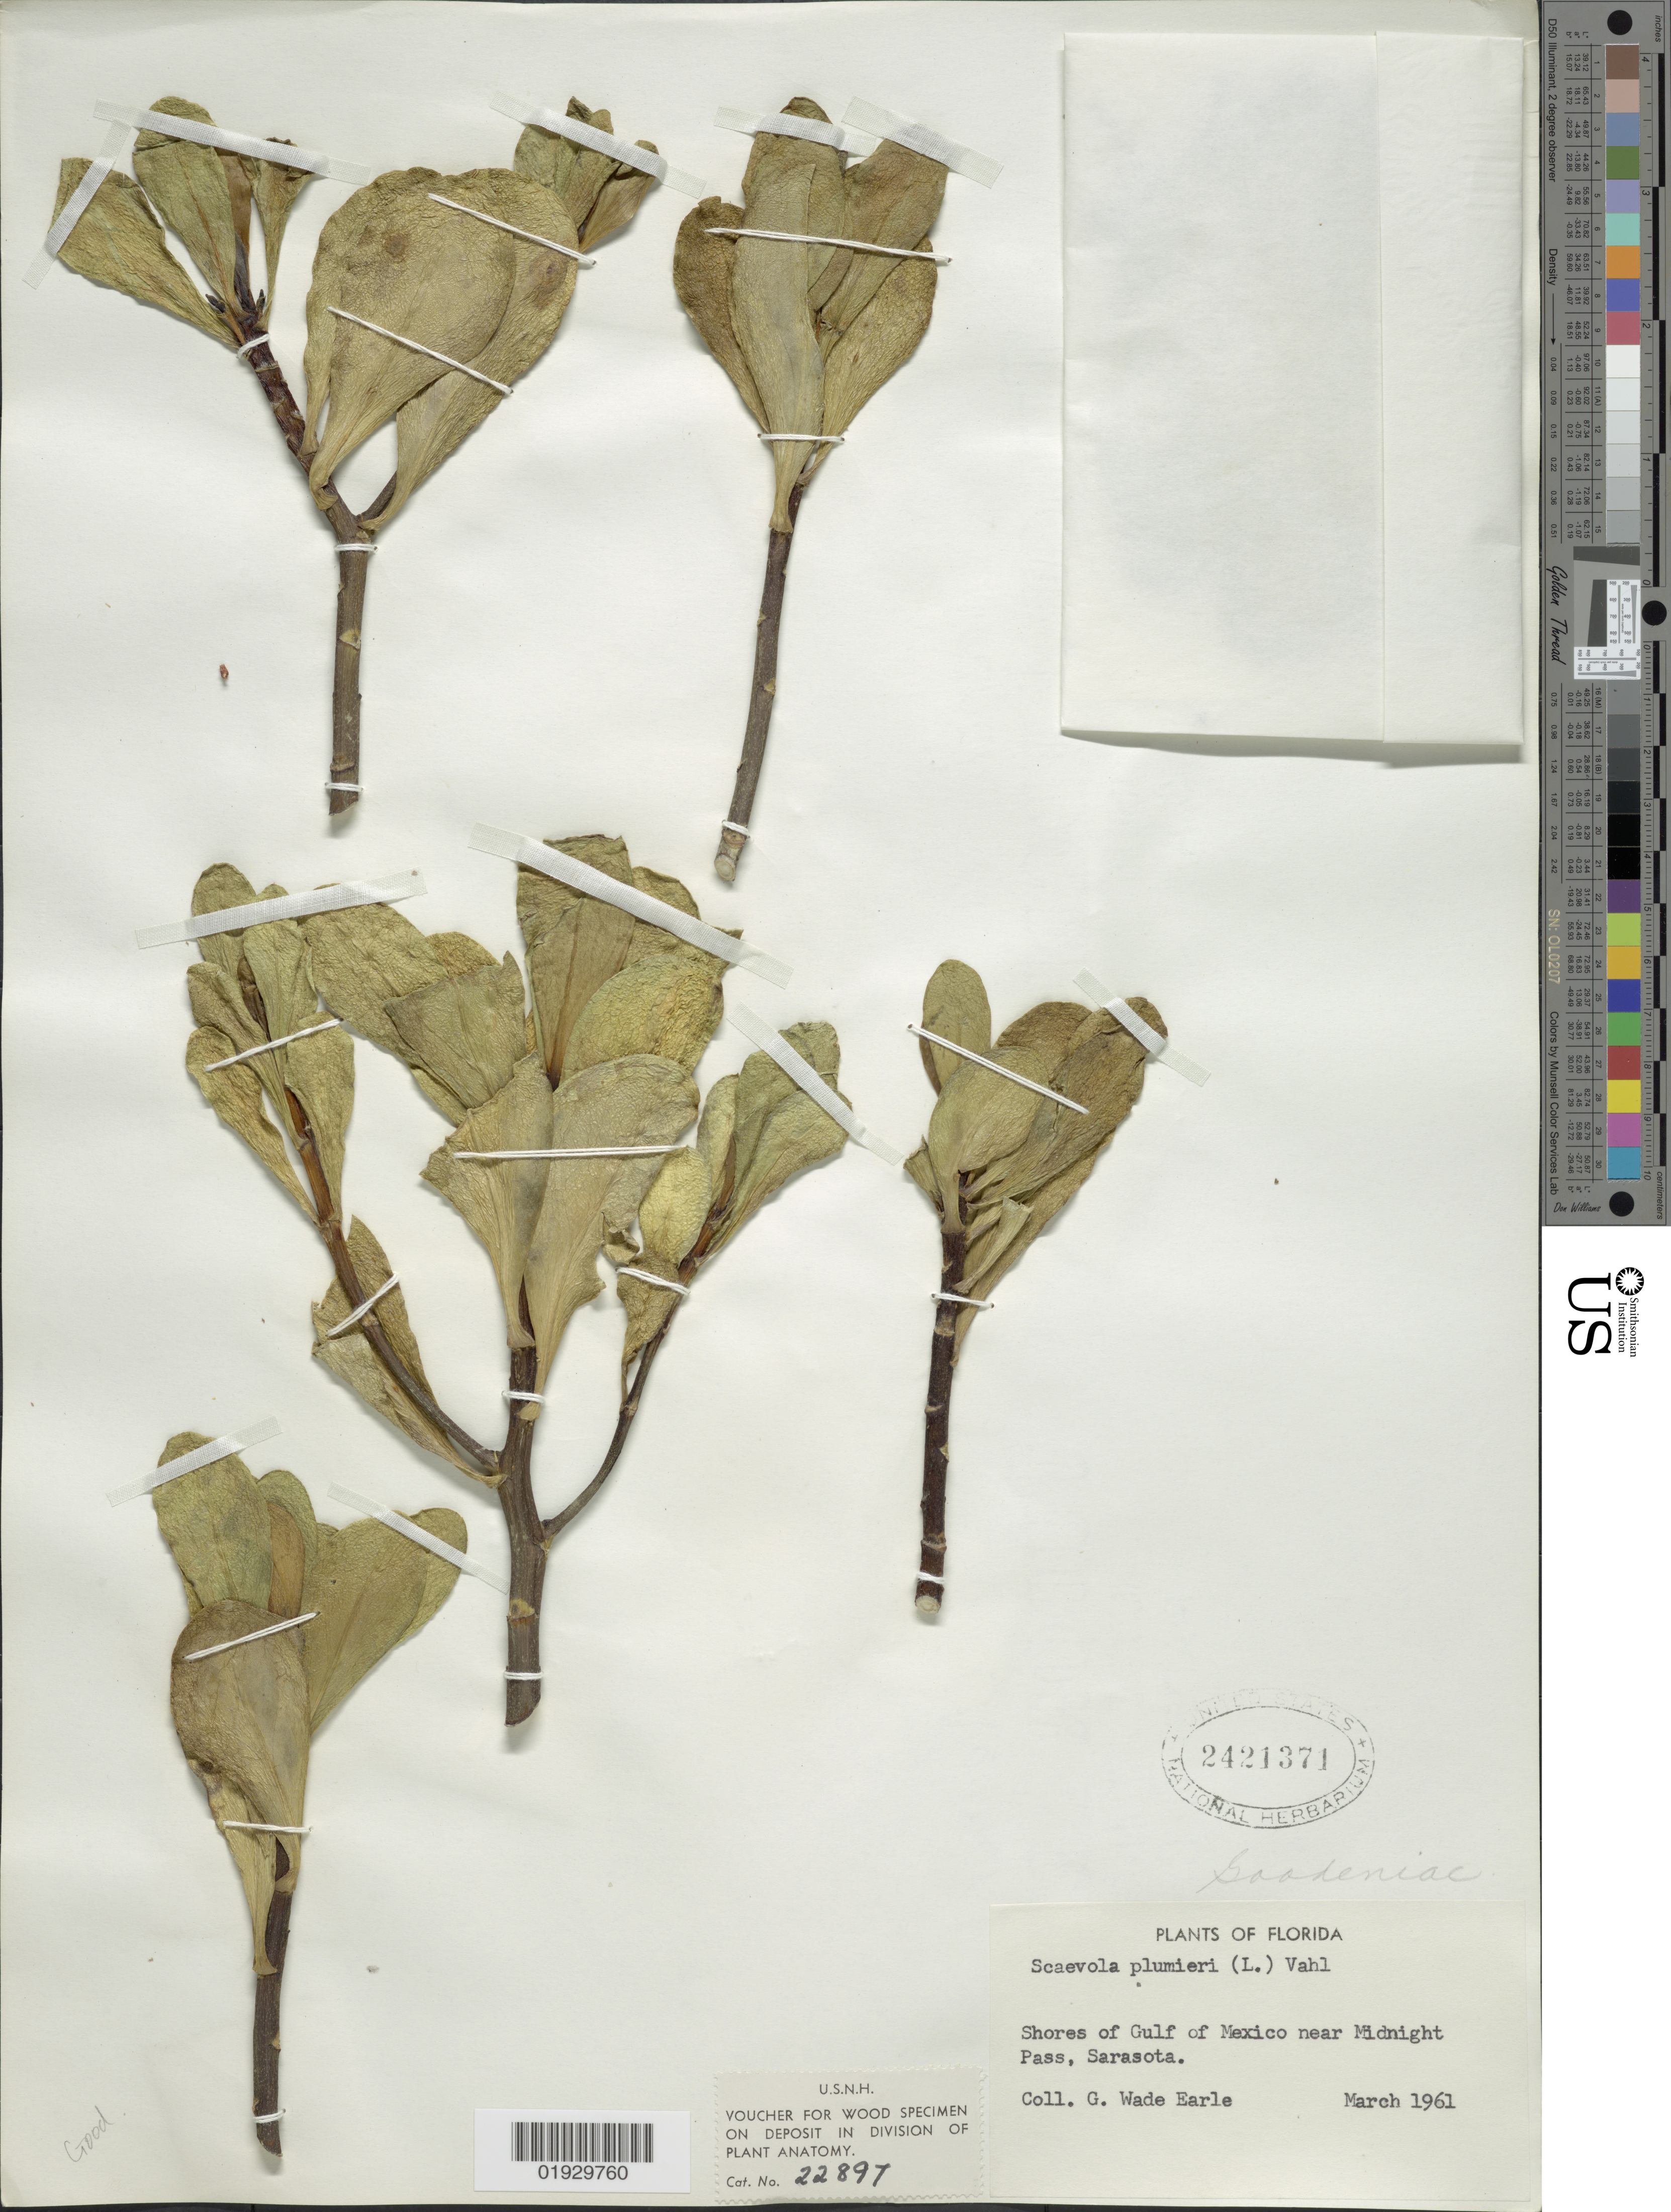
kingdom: Plantae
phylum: Tracheophyta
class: Magnoliopsida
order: Asterales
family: Goodeniaceae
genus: Scaevola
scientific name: Scaevola plumieri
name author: (L.) Vahl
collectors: G. Earle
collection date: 1961-03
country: United States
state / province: Florida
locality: Shores of Gulf of Mexico near Midnight Pass, Sarasota.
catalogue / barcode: US 2421371